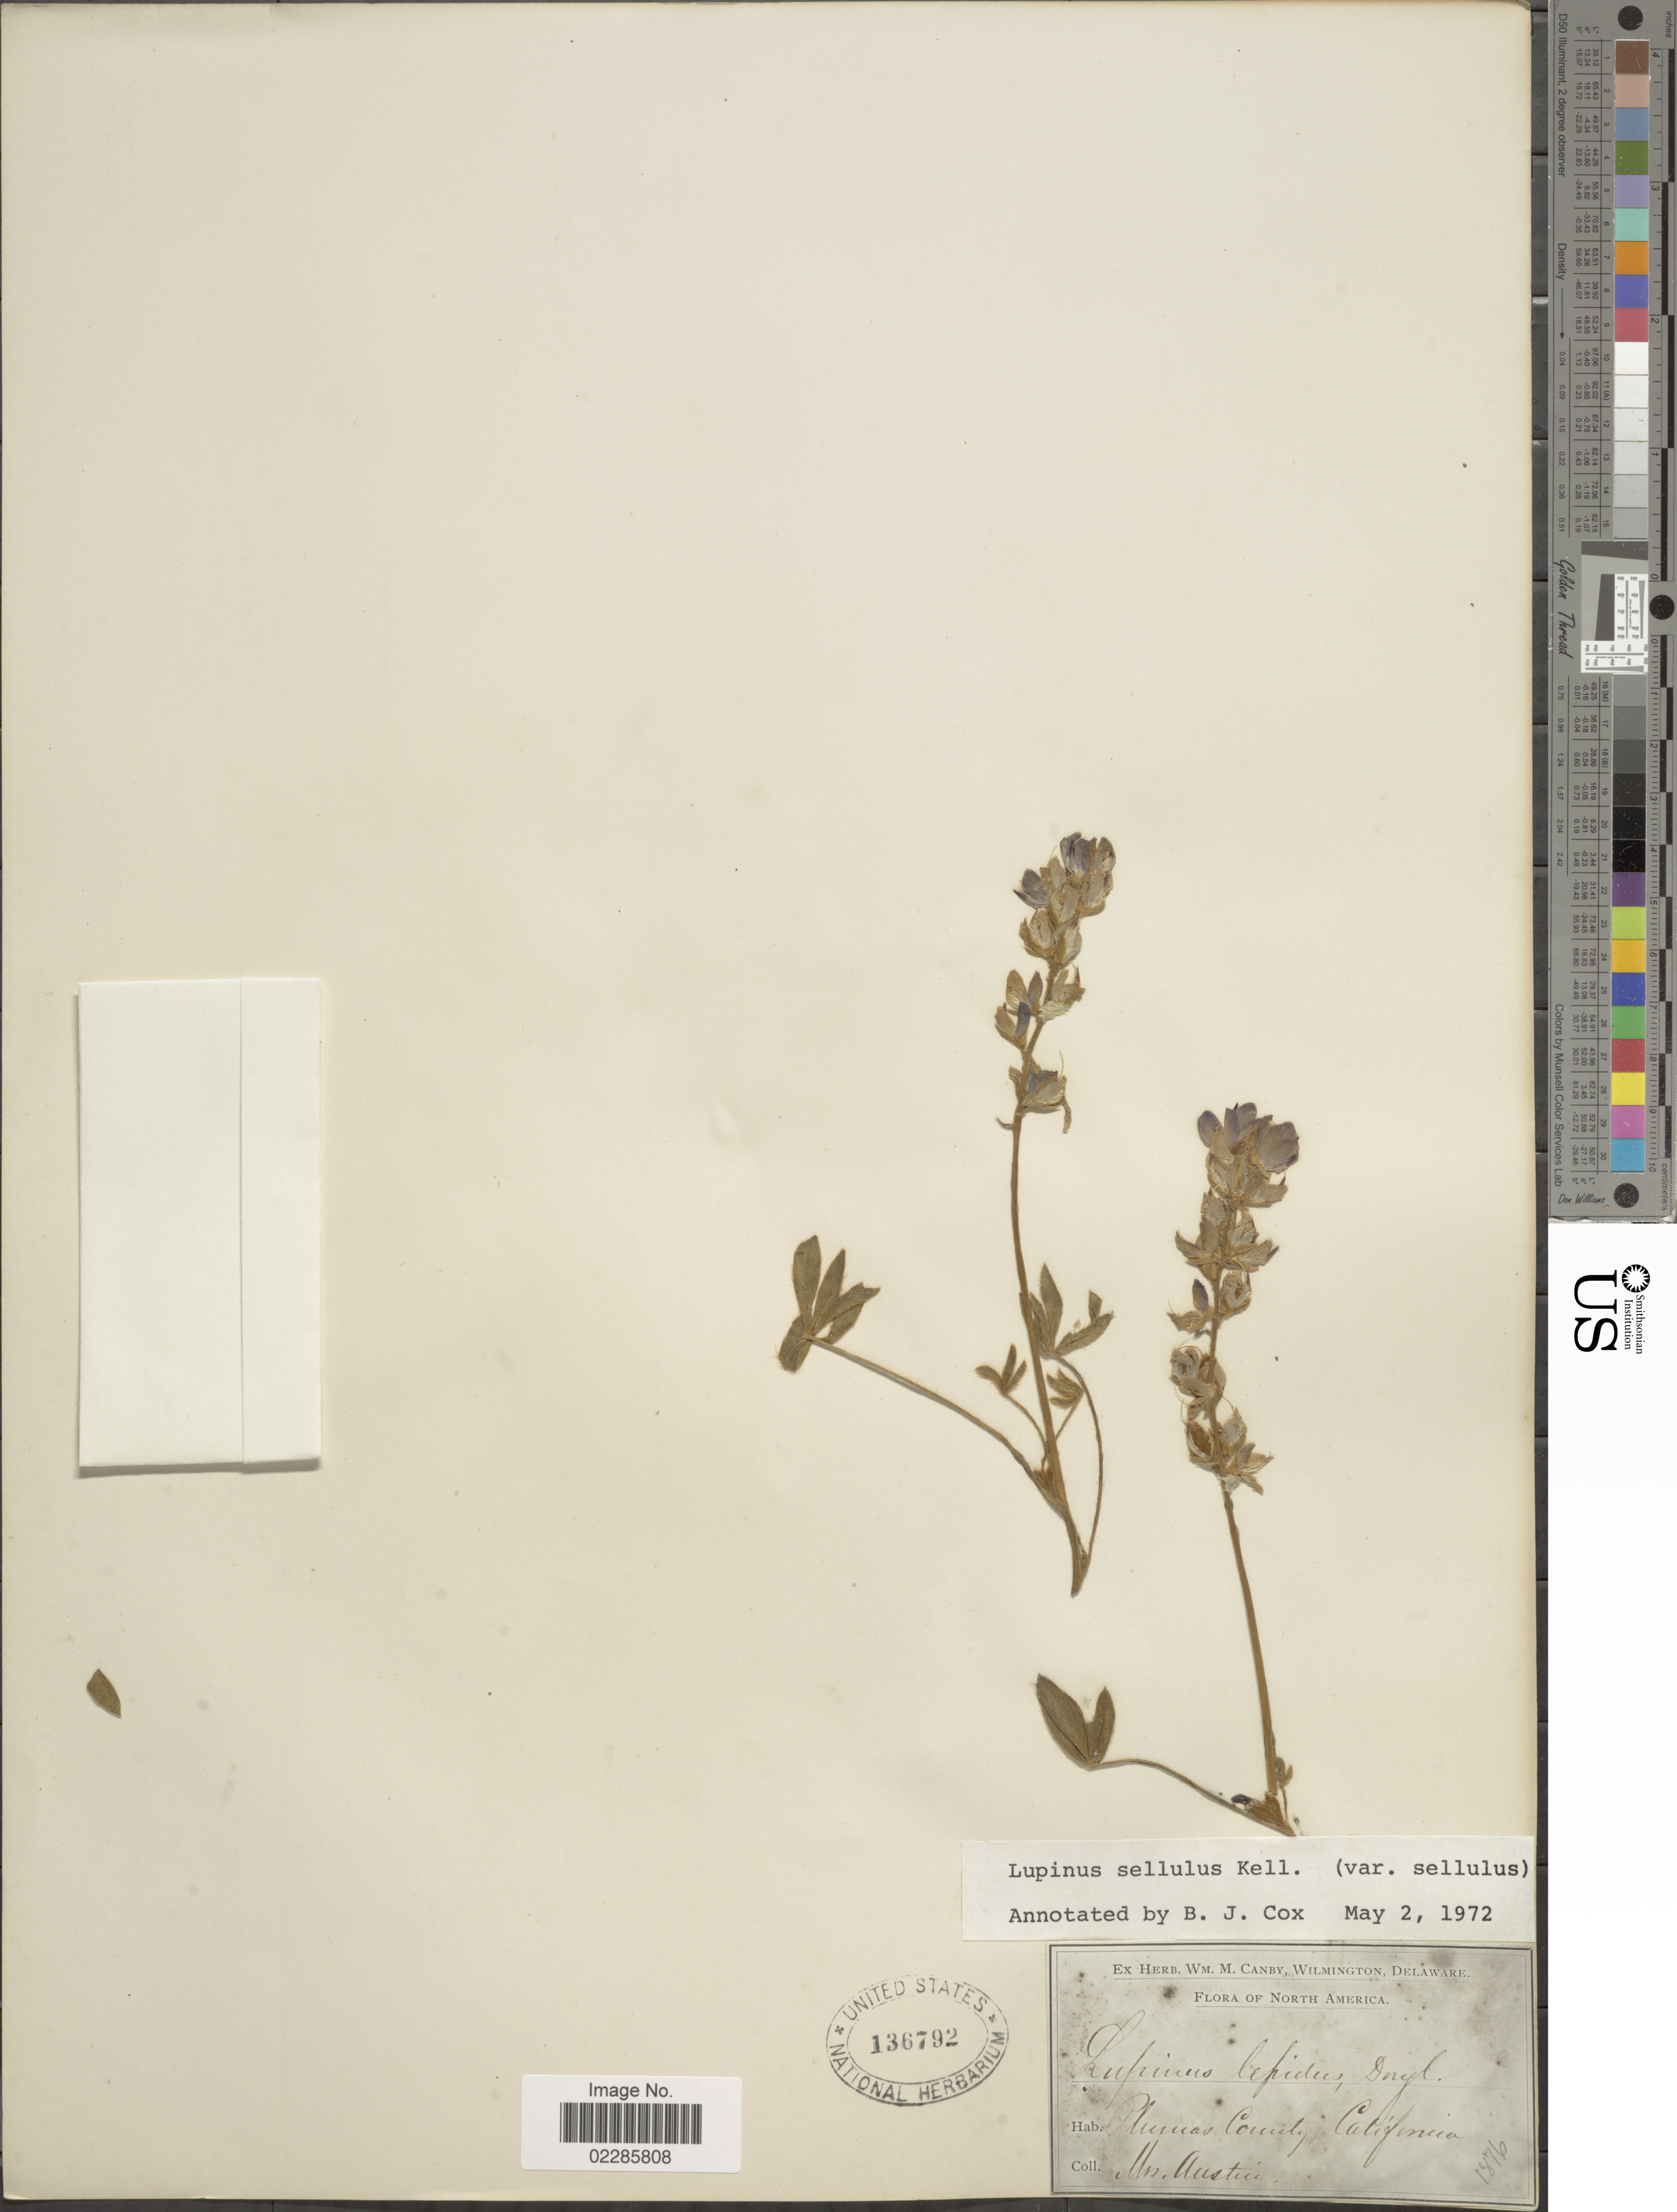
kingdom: Plantae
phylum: Tracheophyta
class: Magnoliopsida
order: Fabales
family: Fabaceae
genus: Lupinus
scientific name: Lupinus sellulus var. sellulus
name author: Kellogg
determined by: Cox, B. J.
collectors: Austin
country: United States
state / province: California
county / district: Plumas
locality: Plumas County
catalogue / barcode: US 136792